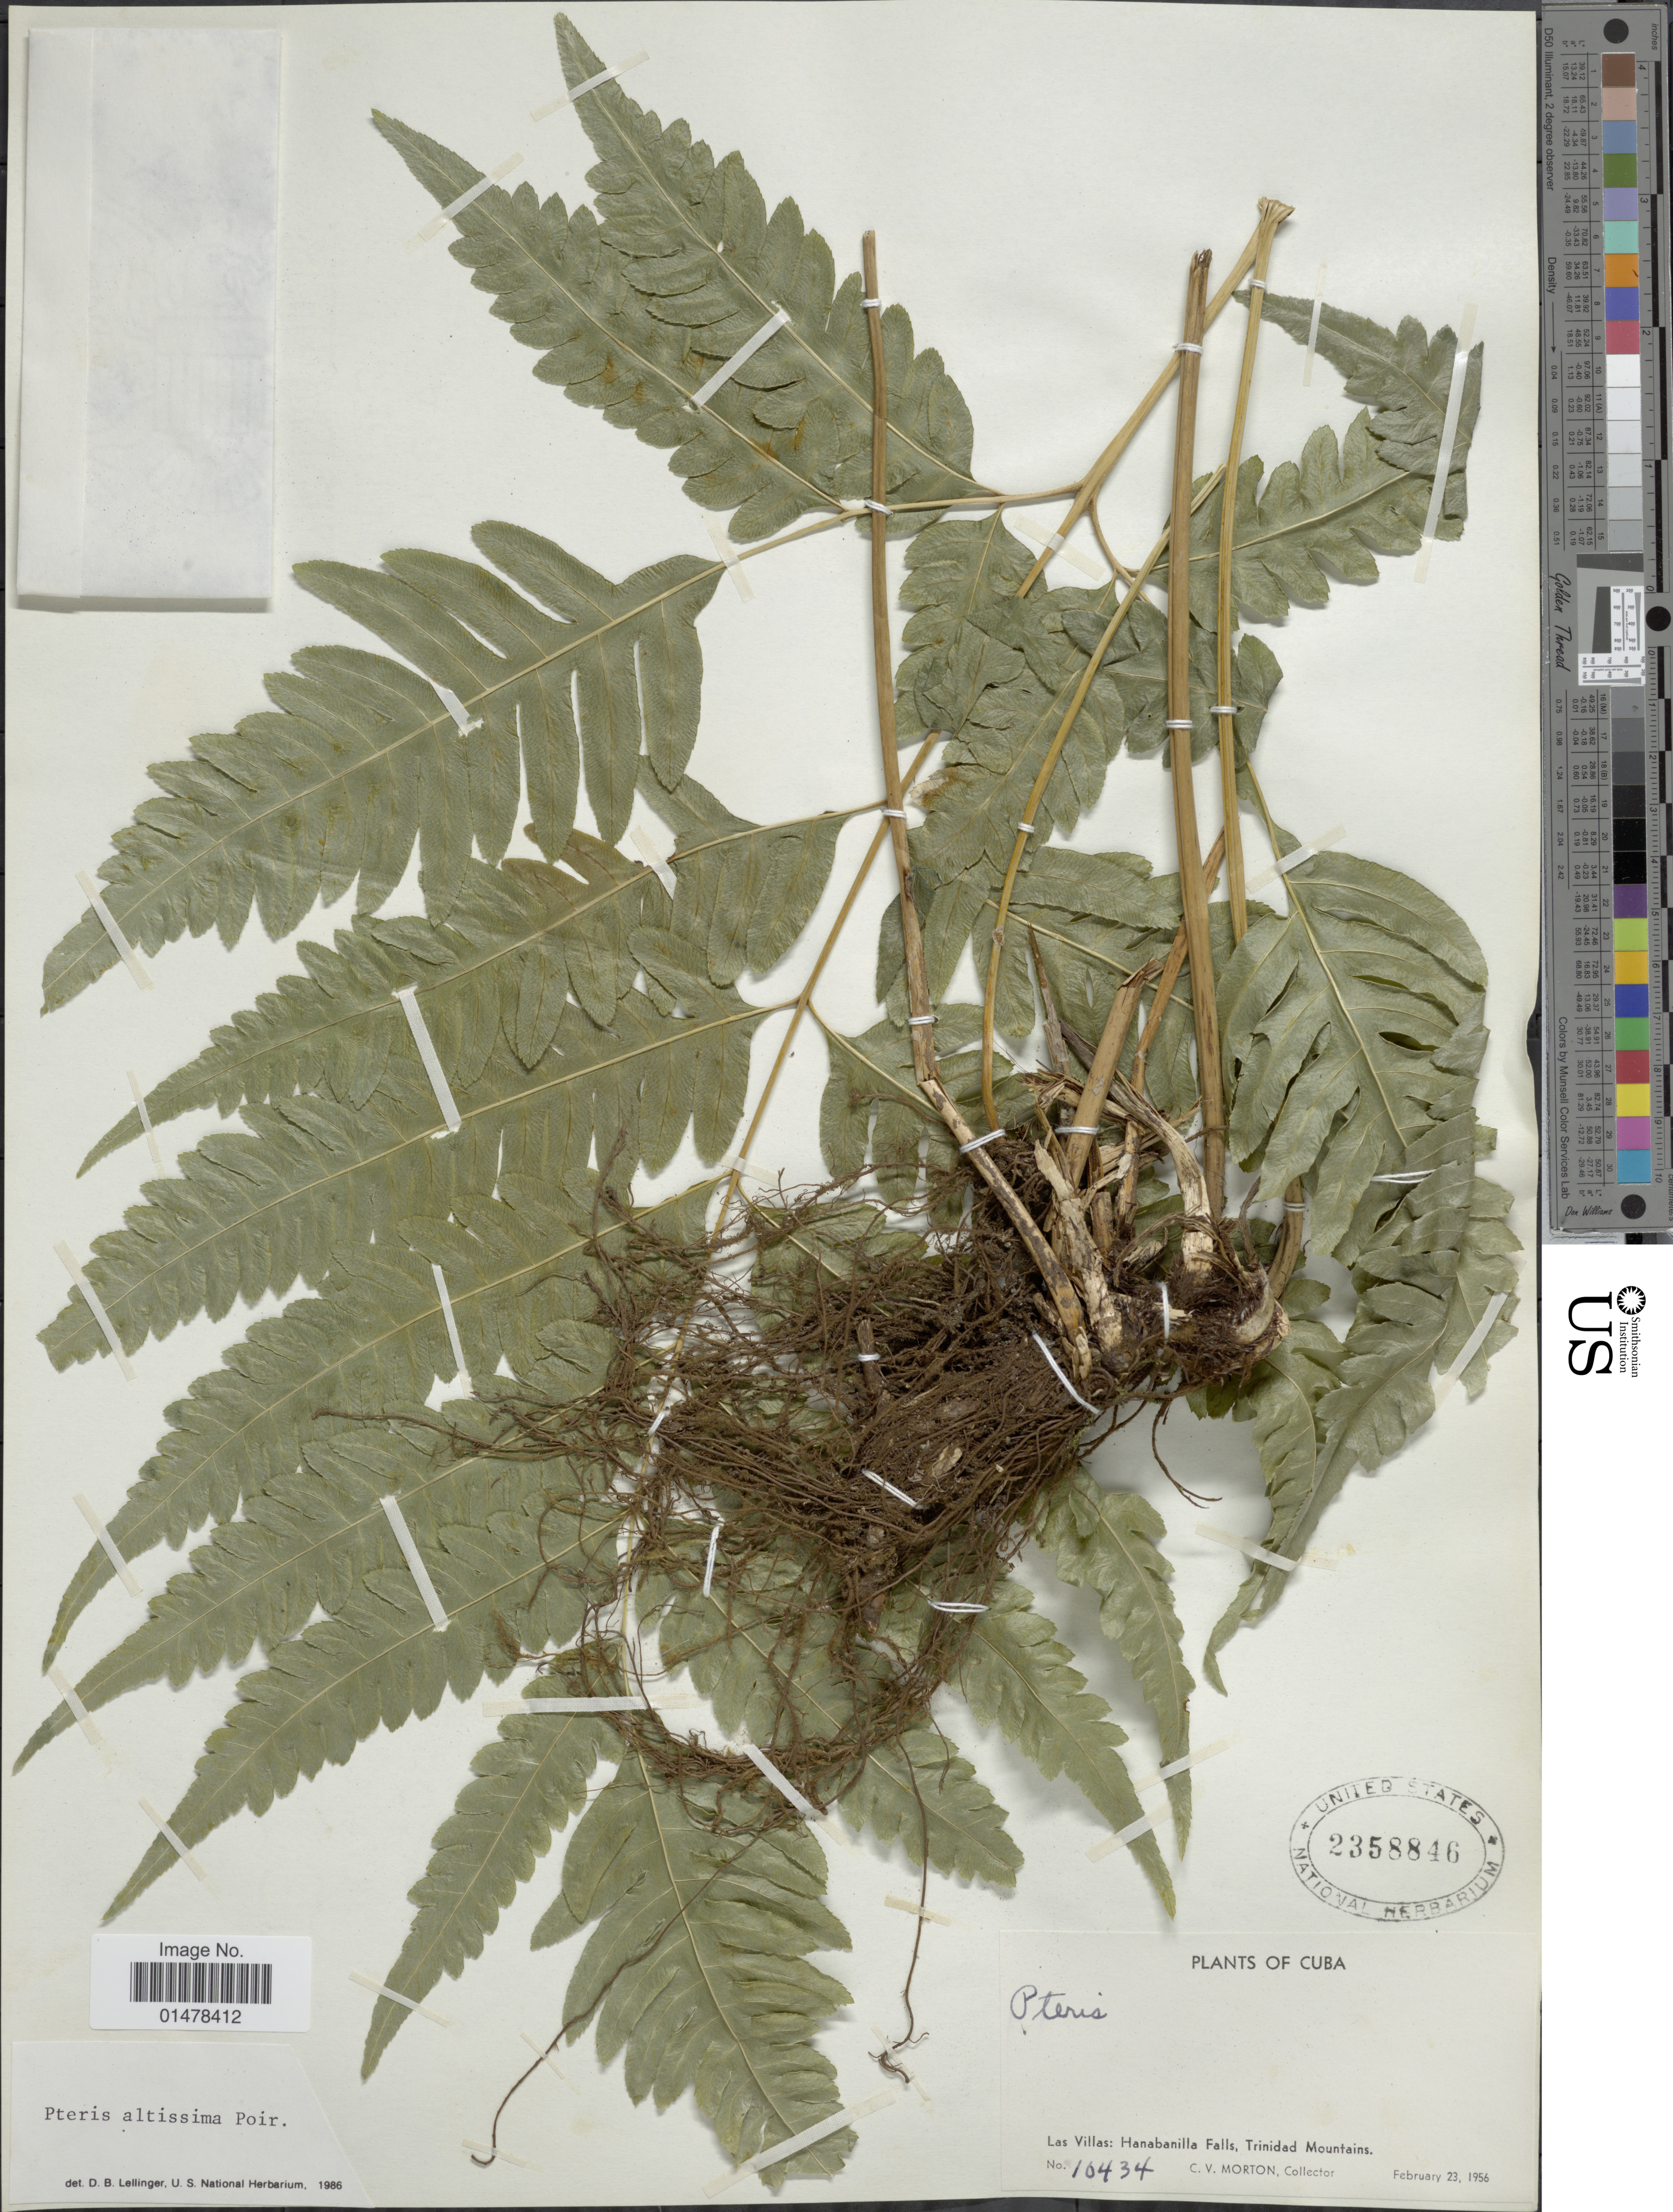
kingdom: Plantae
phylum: Tracheophyta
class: Polypodiopsida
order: Polypodiales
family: Pteridaceae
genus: Pteris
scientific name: Pteris altissima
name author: Poir.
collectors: C. V. Morton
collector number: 10434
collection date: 1956-02-23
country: Cuba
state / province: Las Villas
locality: Plants of Cuba, Las Villas: Hanabanilla, Trinidad Mountains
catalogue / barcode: US 2358846